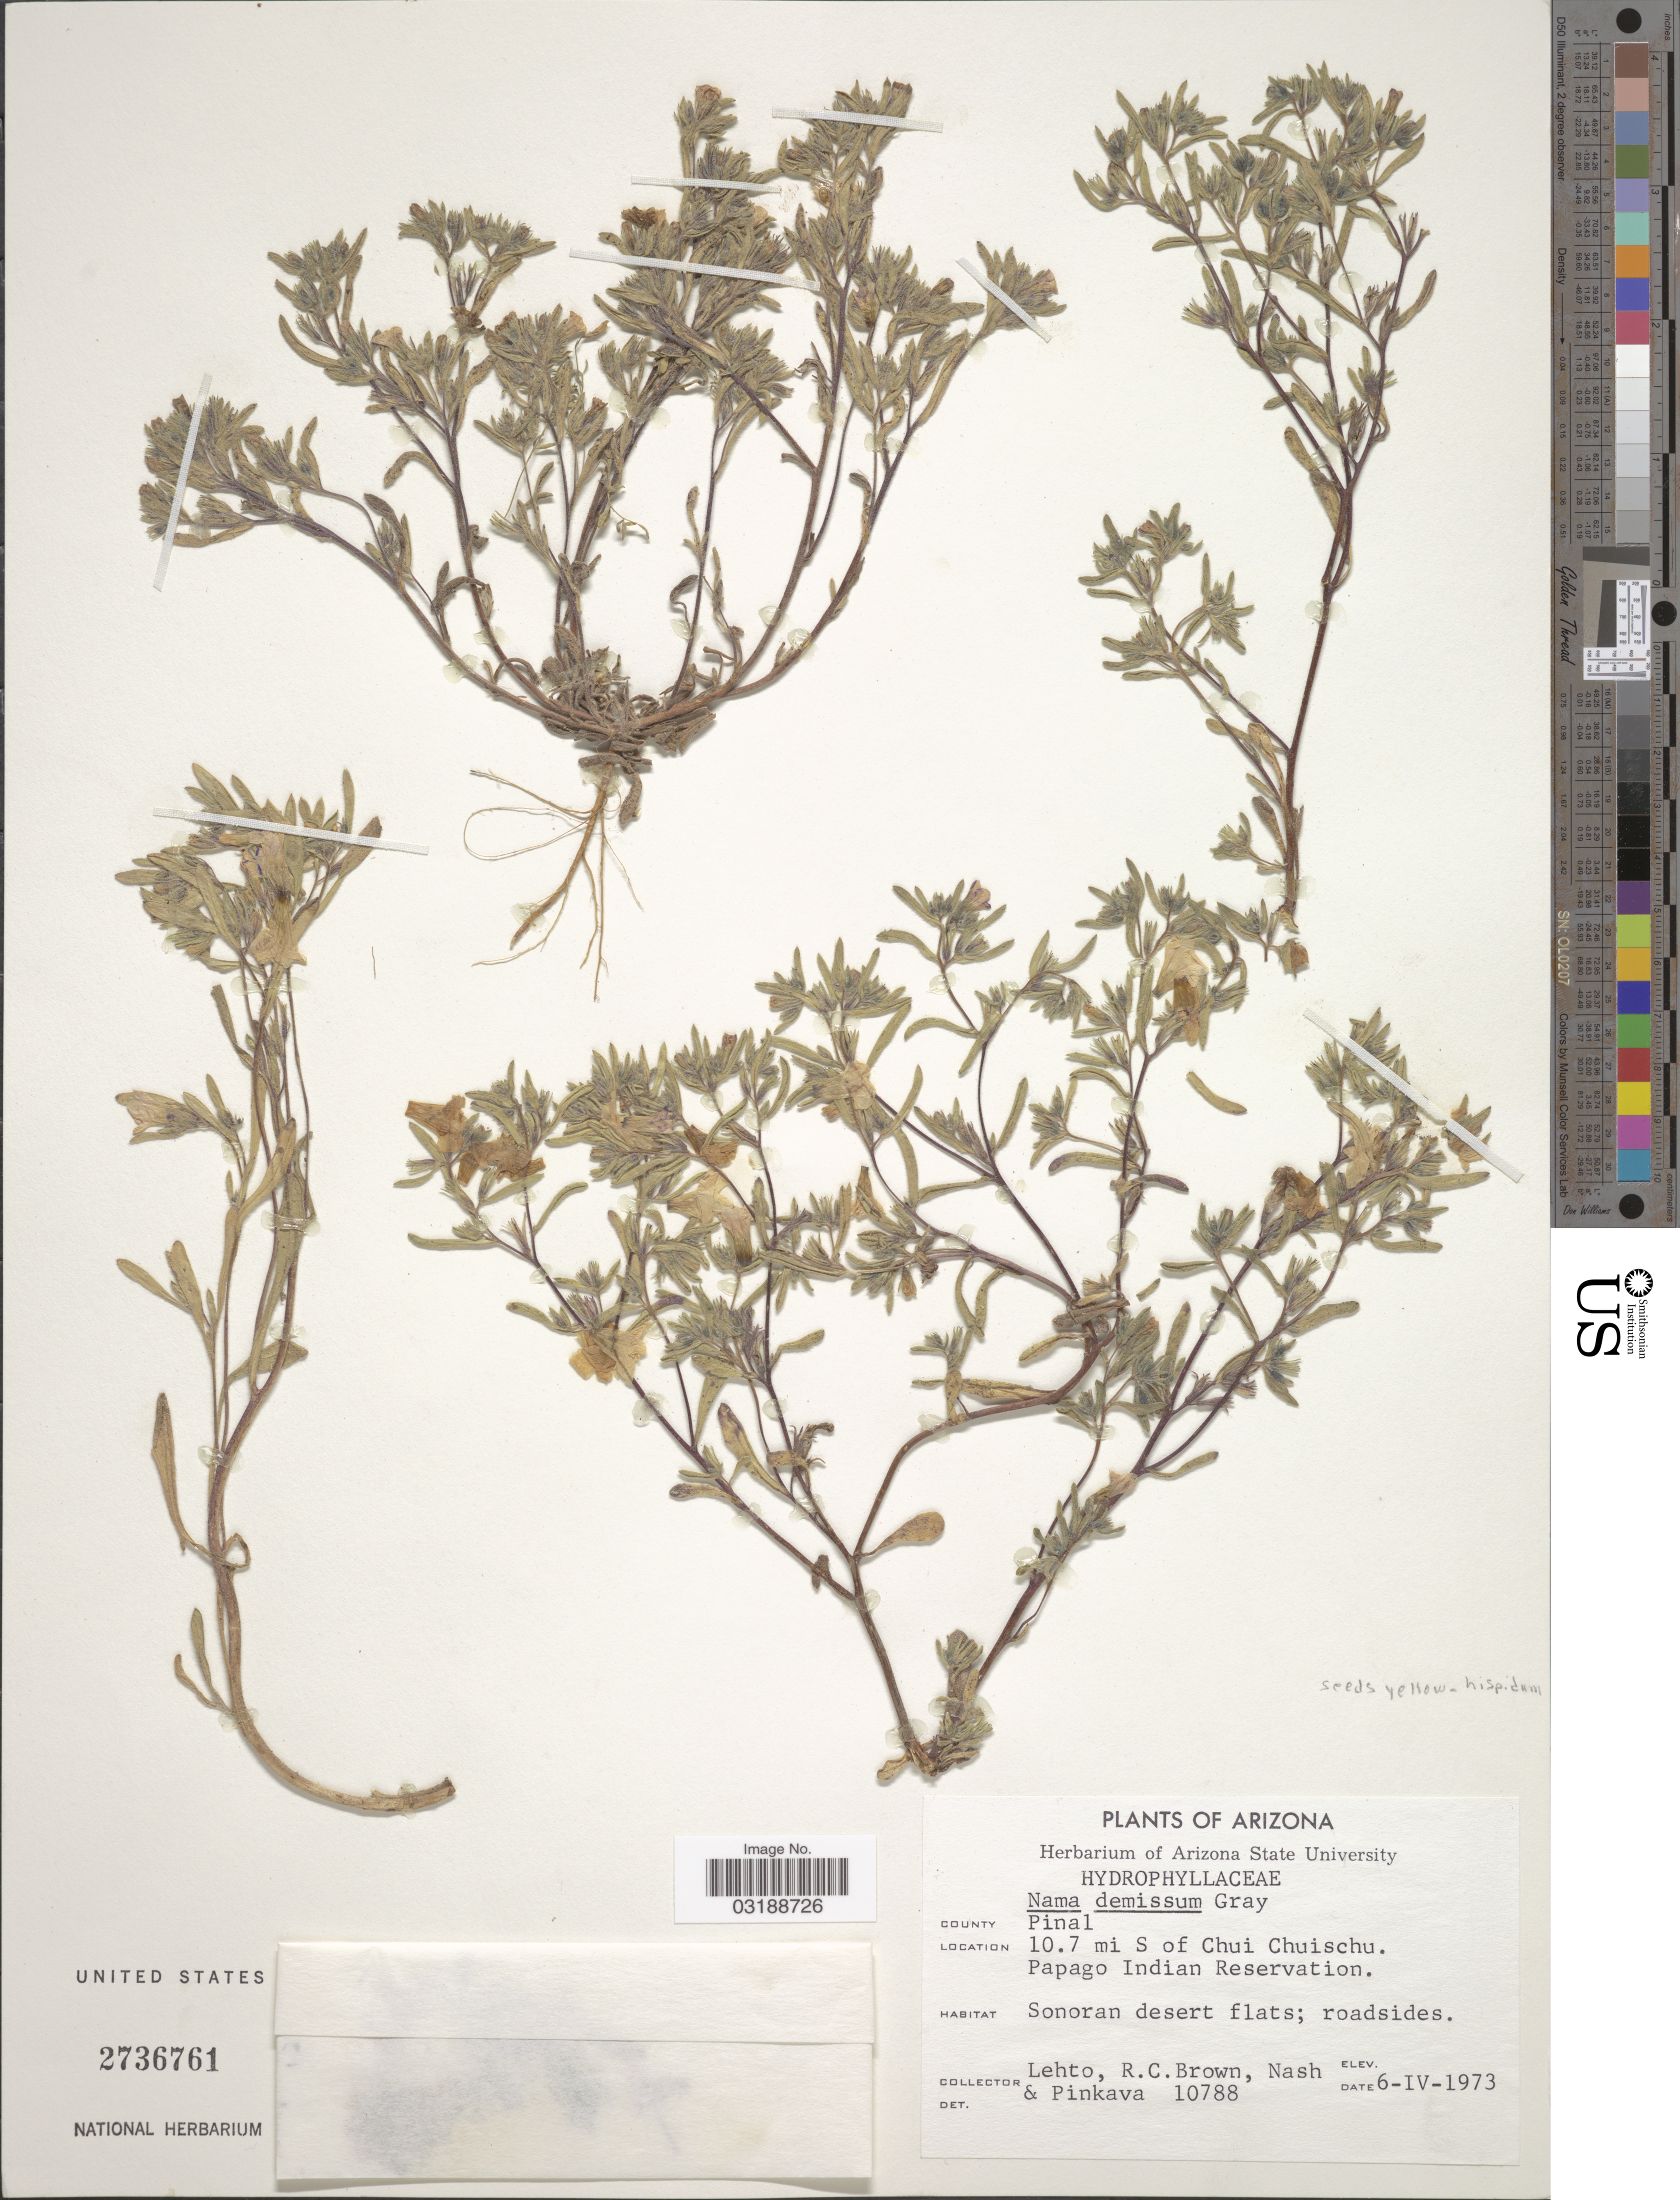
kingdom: Plantae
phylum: Tracheophyta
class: Magnoliopsida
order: Boraginales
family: Namaceae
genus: Nama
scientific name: Nama sp.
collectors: -. Lehto, R. C. Brown, -- Nash & -. Pinkava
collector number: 10788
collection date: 1973-04-06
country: United States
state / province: Arizona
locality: County Pinal. 10.7 mi S of Chui Chuischu. Papago Indian Reservation.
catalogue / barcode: US 2736761